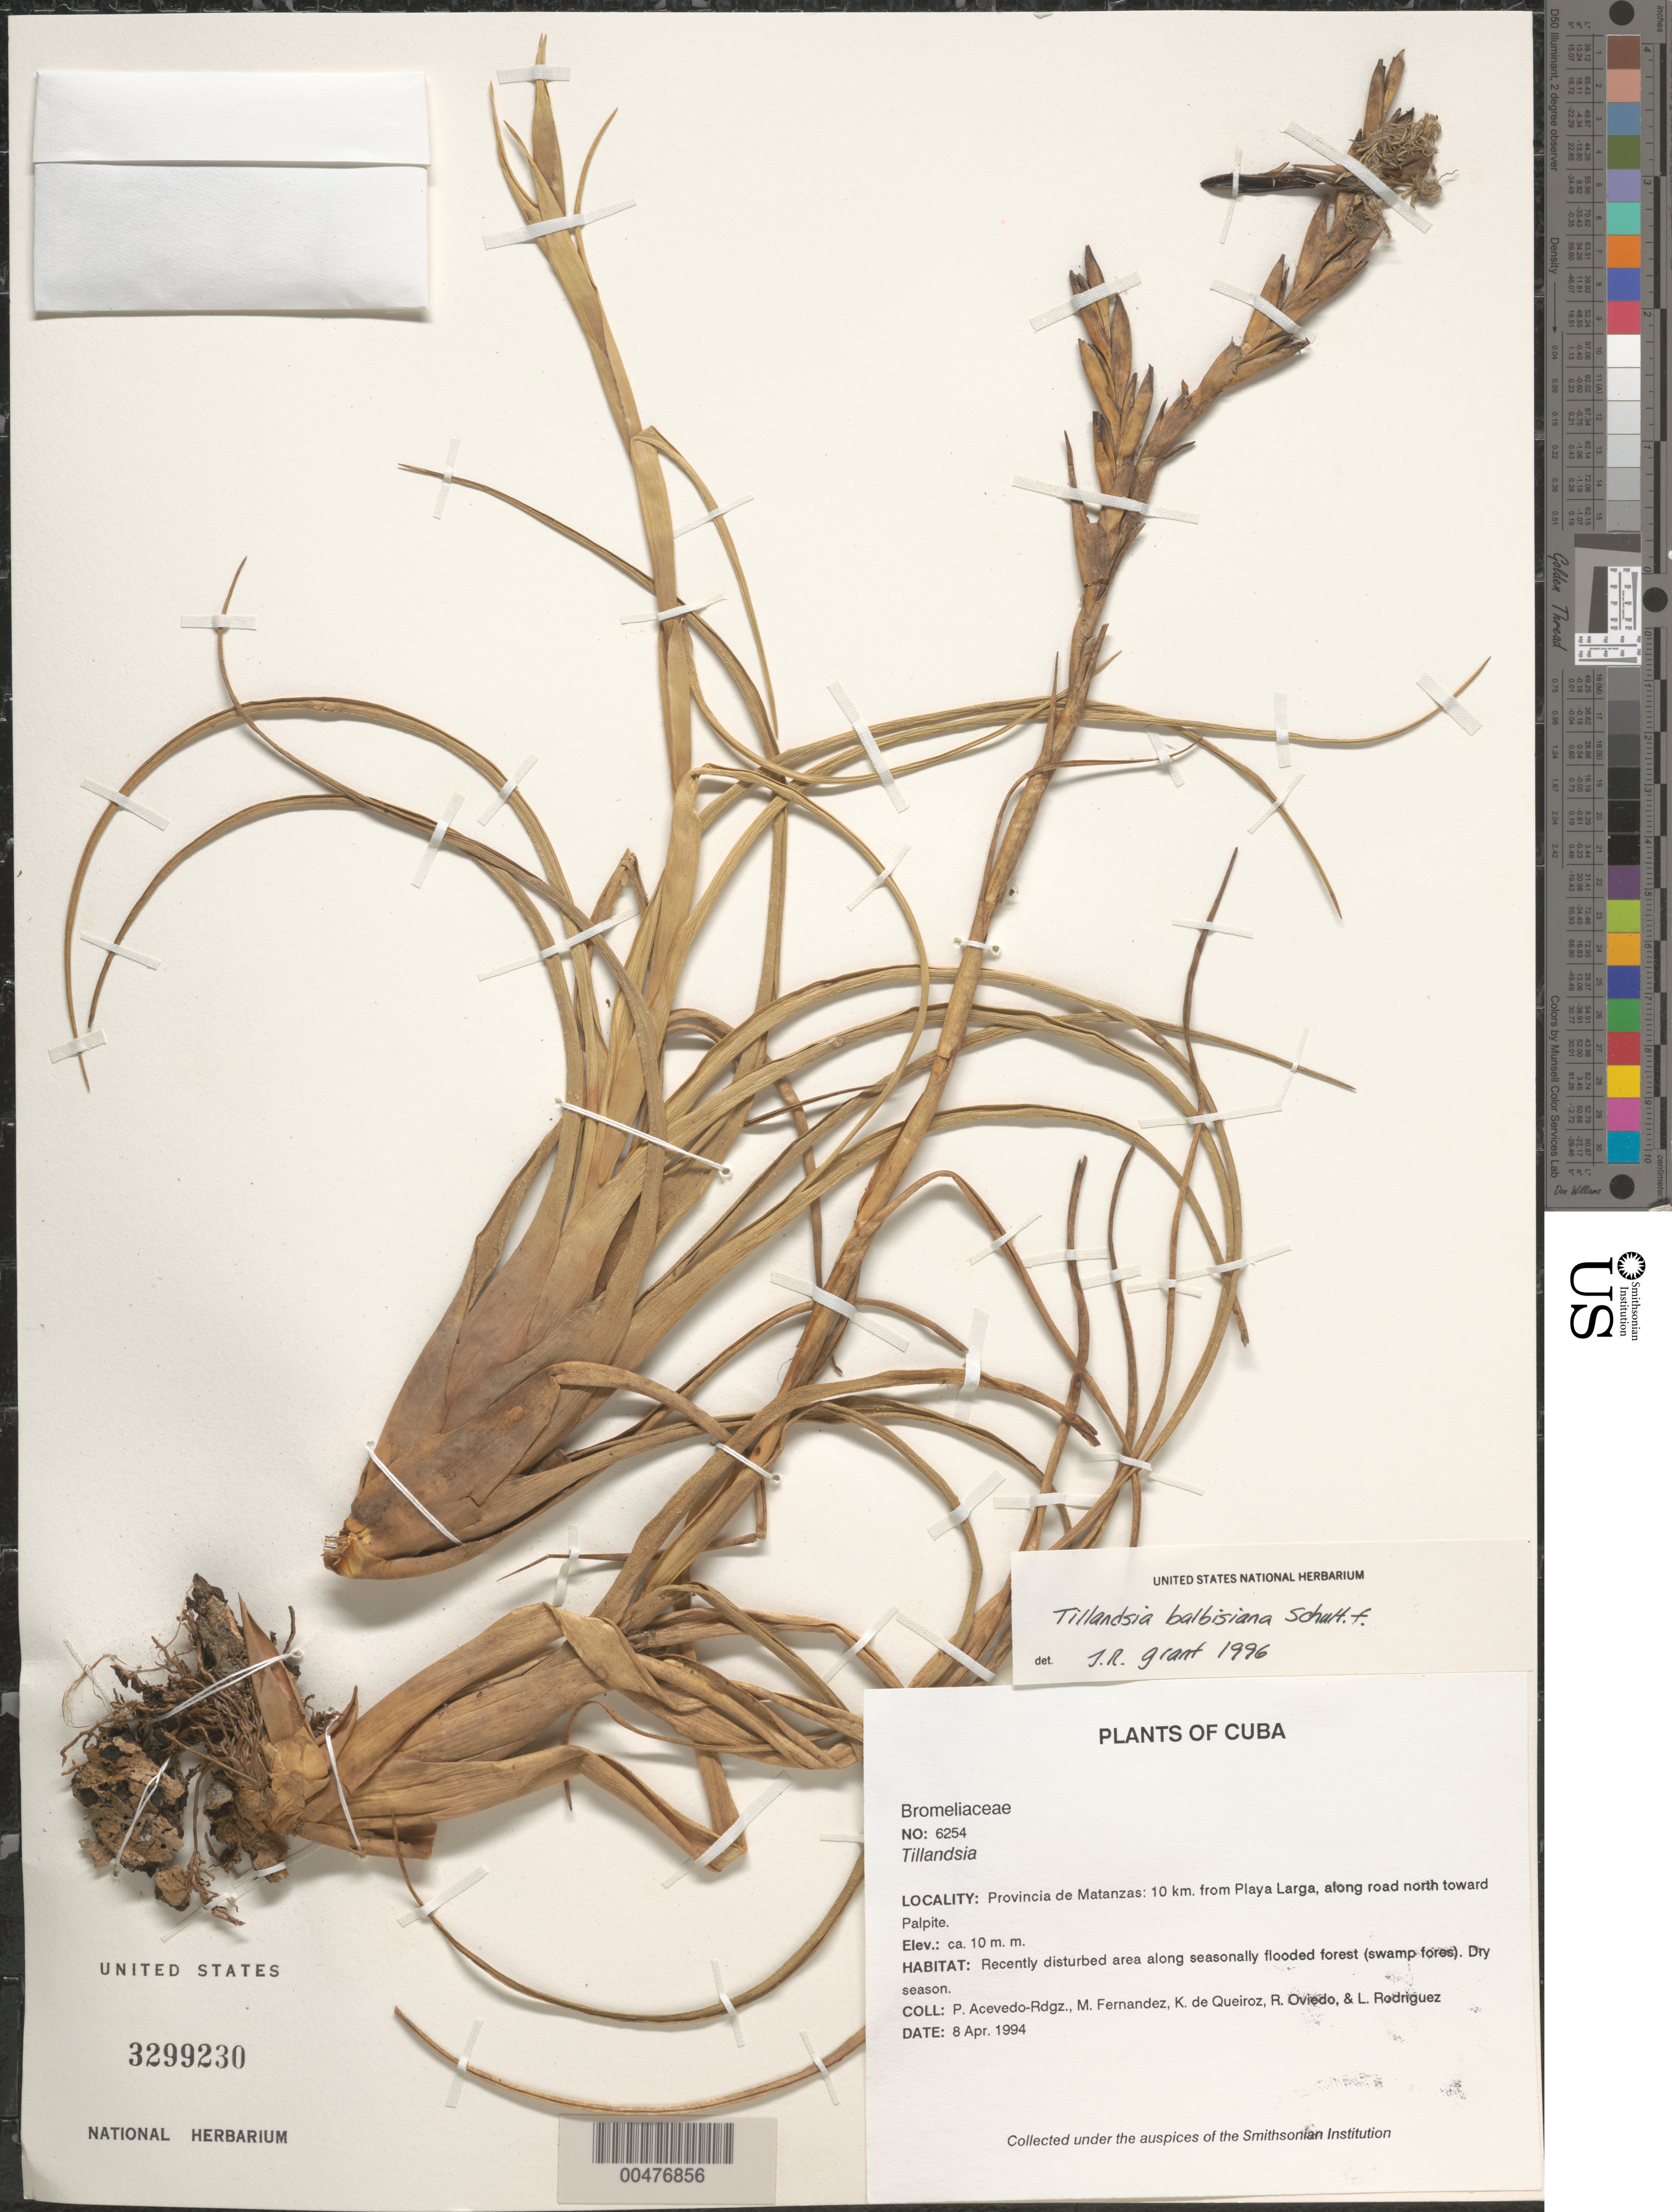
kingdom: Plantae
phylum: Tracheophyta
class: Liliopsida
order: Poales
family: Bromeliaceae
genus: Tillandsia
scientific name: Tillandsia balbisiana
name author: Schult. f.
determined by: Grant, J. R., (SWITZERLAND)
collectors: P. Acevedo-Rodr., M. Fernández, K. De Queiroz, R. Oviedo & L. Rodriguez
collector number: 6254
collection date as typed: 08 Apr 1994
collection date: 1994-04-08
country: Cuba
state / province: Matanzas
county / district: Municipio de Ciénaga de Zapata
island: Cuba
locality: Approx. 10 km from Playa Larga, along the road going north towards Palpite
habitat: Recently disturbed area along seasonally flooded forest (swamp fores). Dry season.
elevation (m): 10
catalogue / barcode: US 3299230